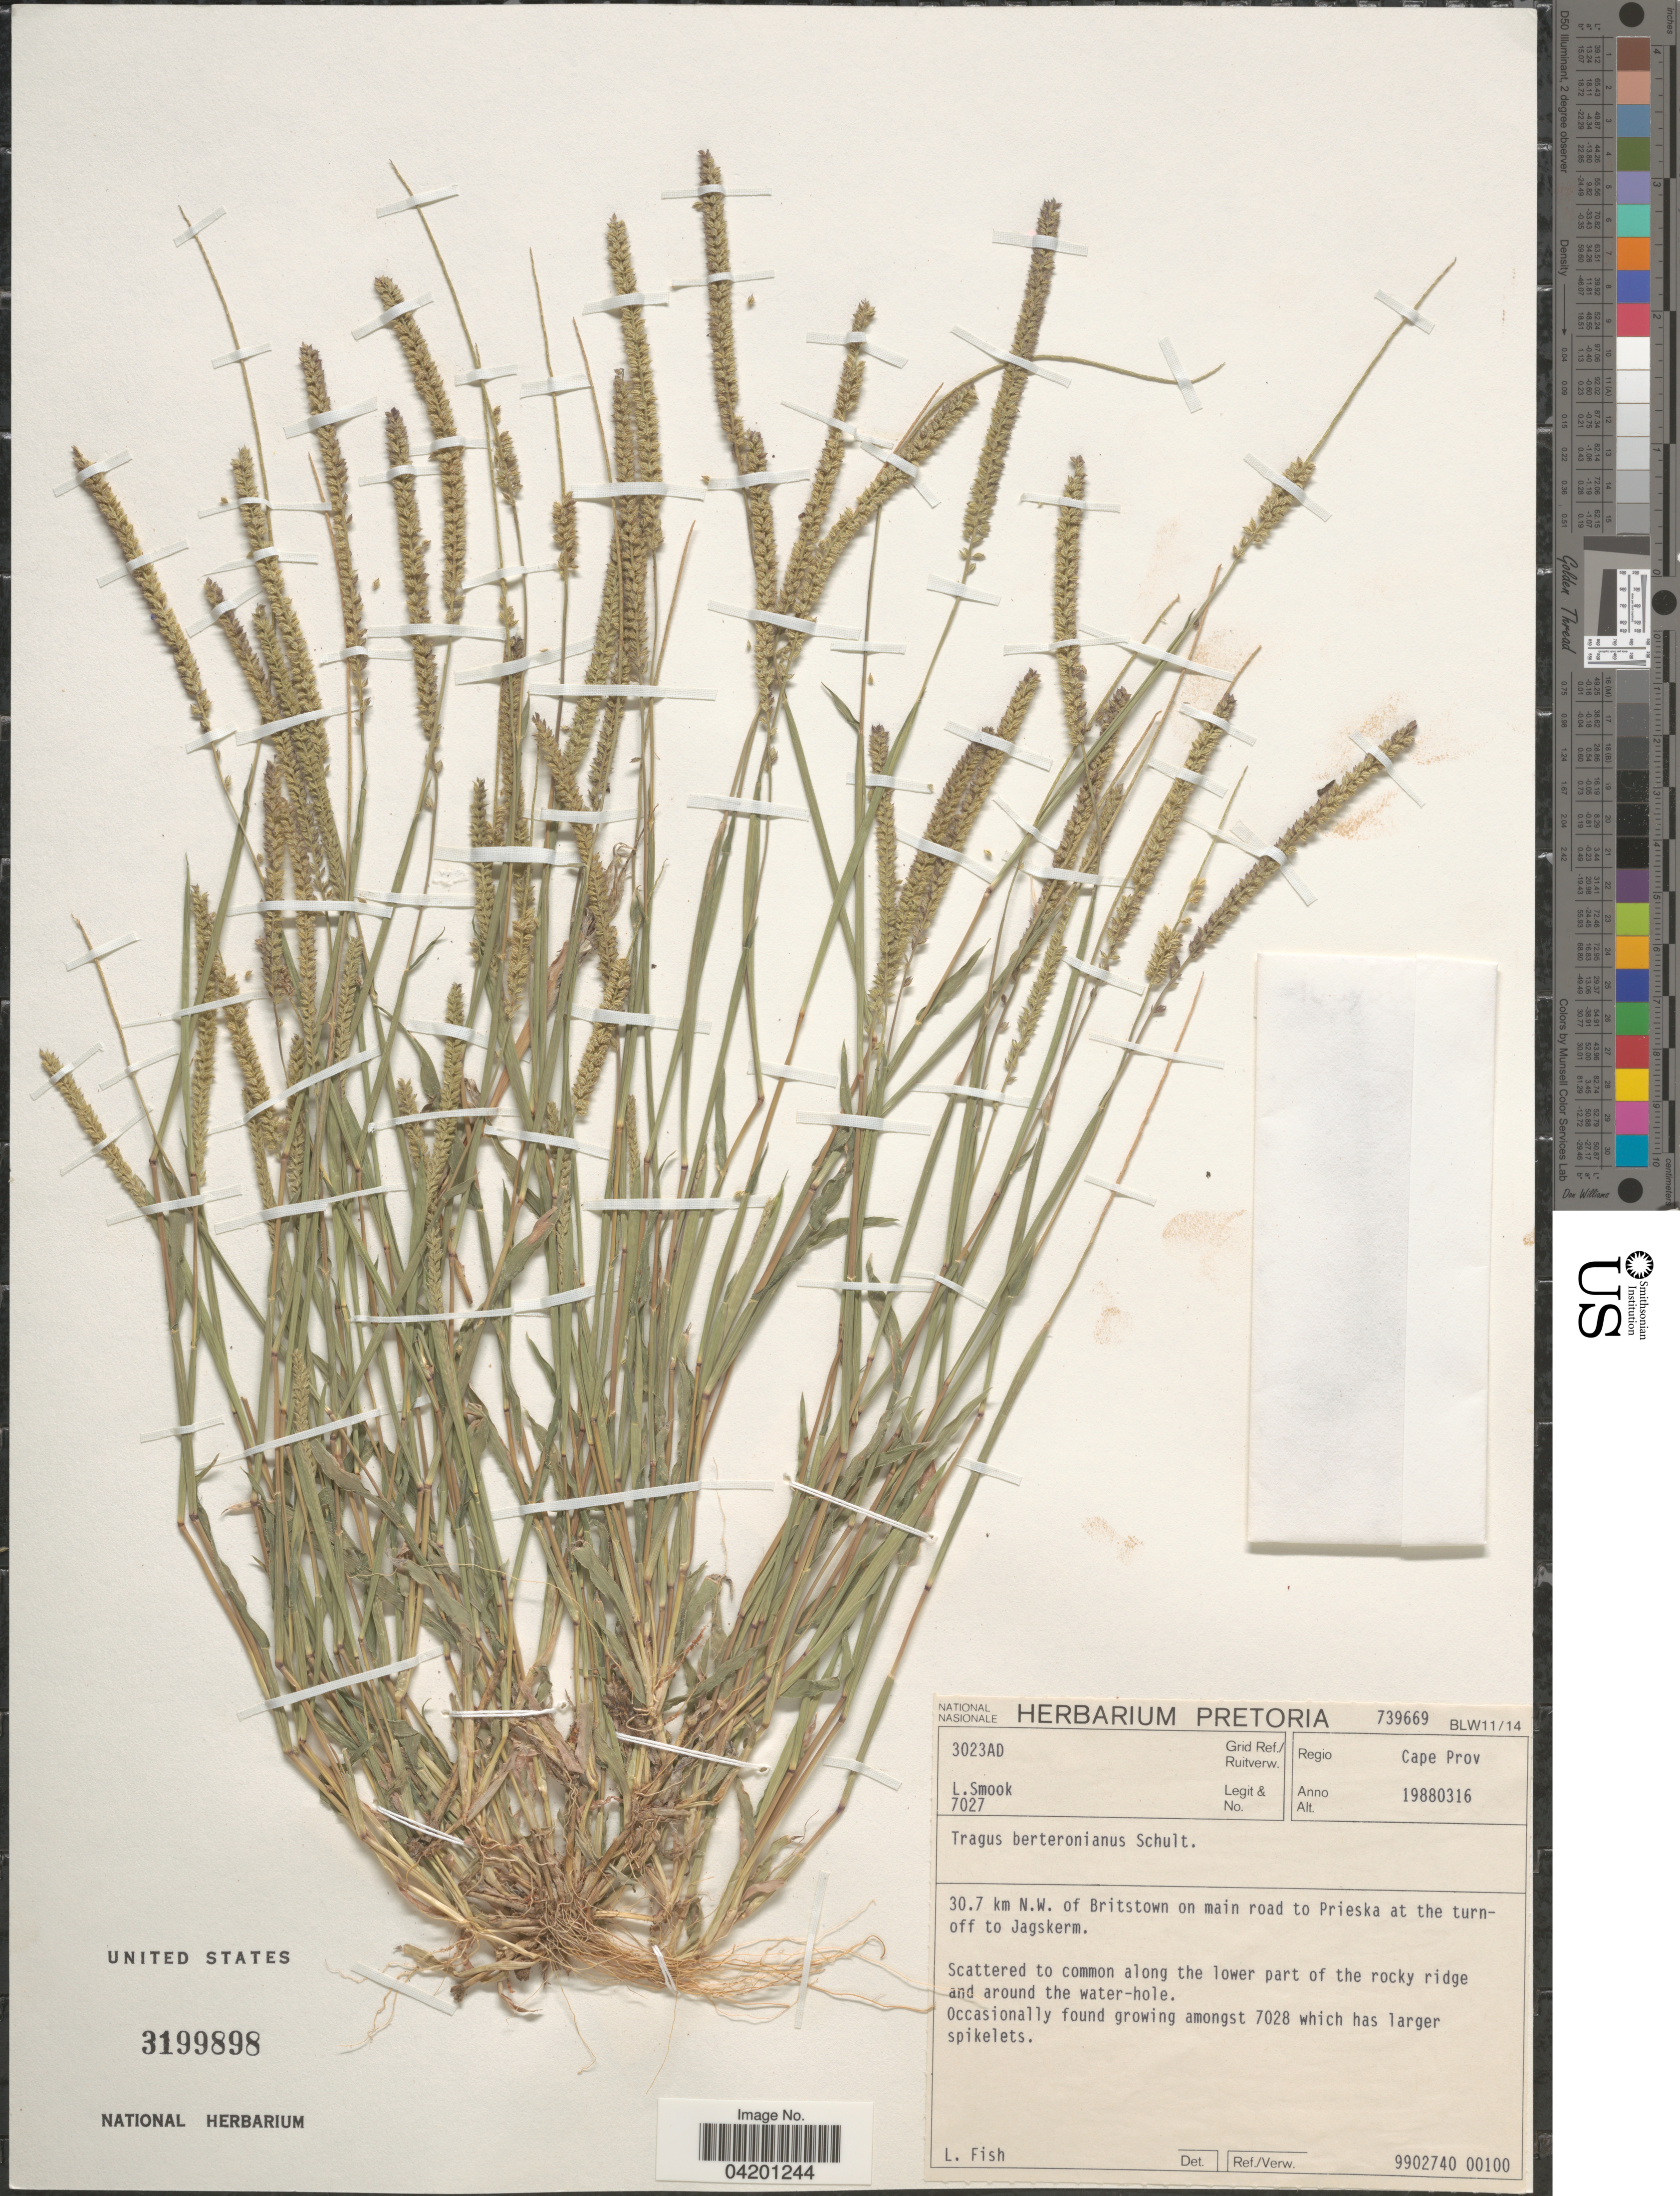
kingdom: Plantae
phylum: Tracheophyta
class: Liliopsida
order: Poales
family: Poaceae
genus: Tragus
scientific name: Tragus berteronianus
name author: Schult.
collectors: L. Smook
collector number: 7027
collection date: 1988-03-16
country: South Africa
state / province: Northern Cape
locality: Grid Ref./Ruitverw. 3023AD. Regio Cape Prov. 30.7 km N.W. of Britstown on main road ro Prieska at the turnoff to Jagskerm. Scattered to common along the lower part of the rocky ridge and around the water-hole.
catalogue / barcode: US 3199898